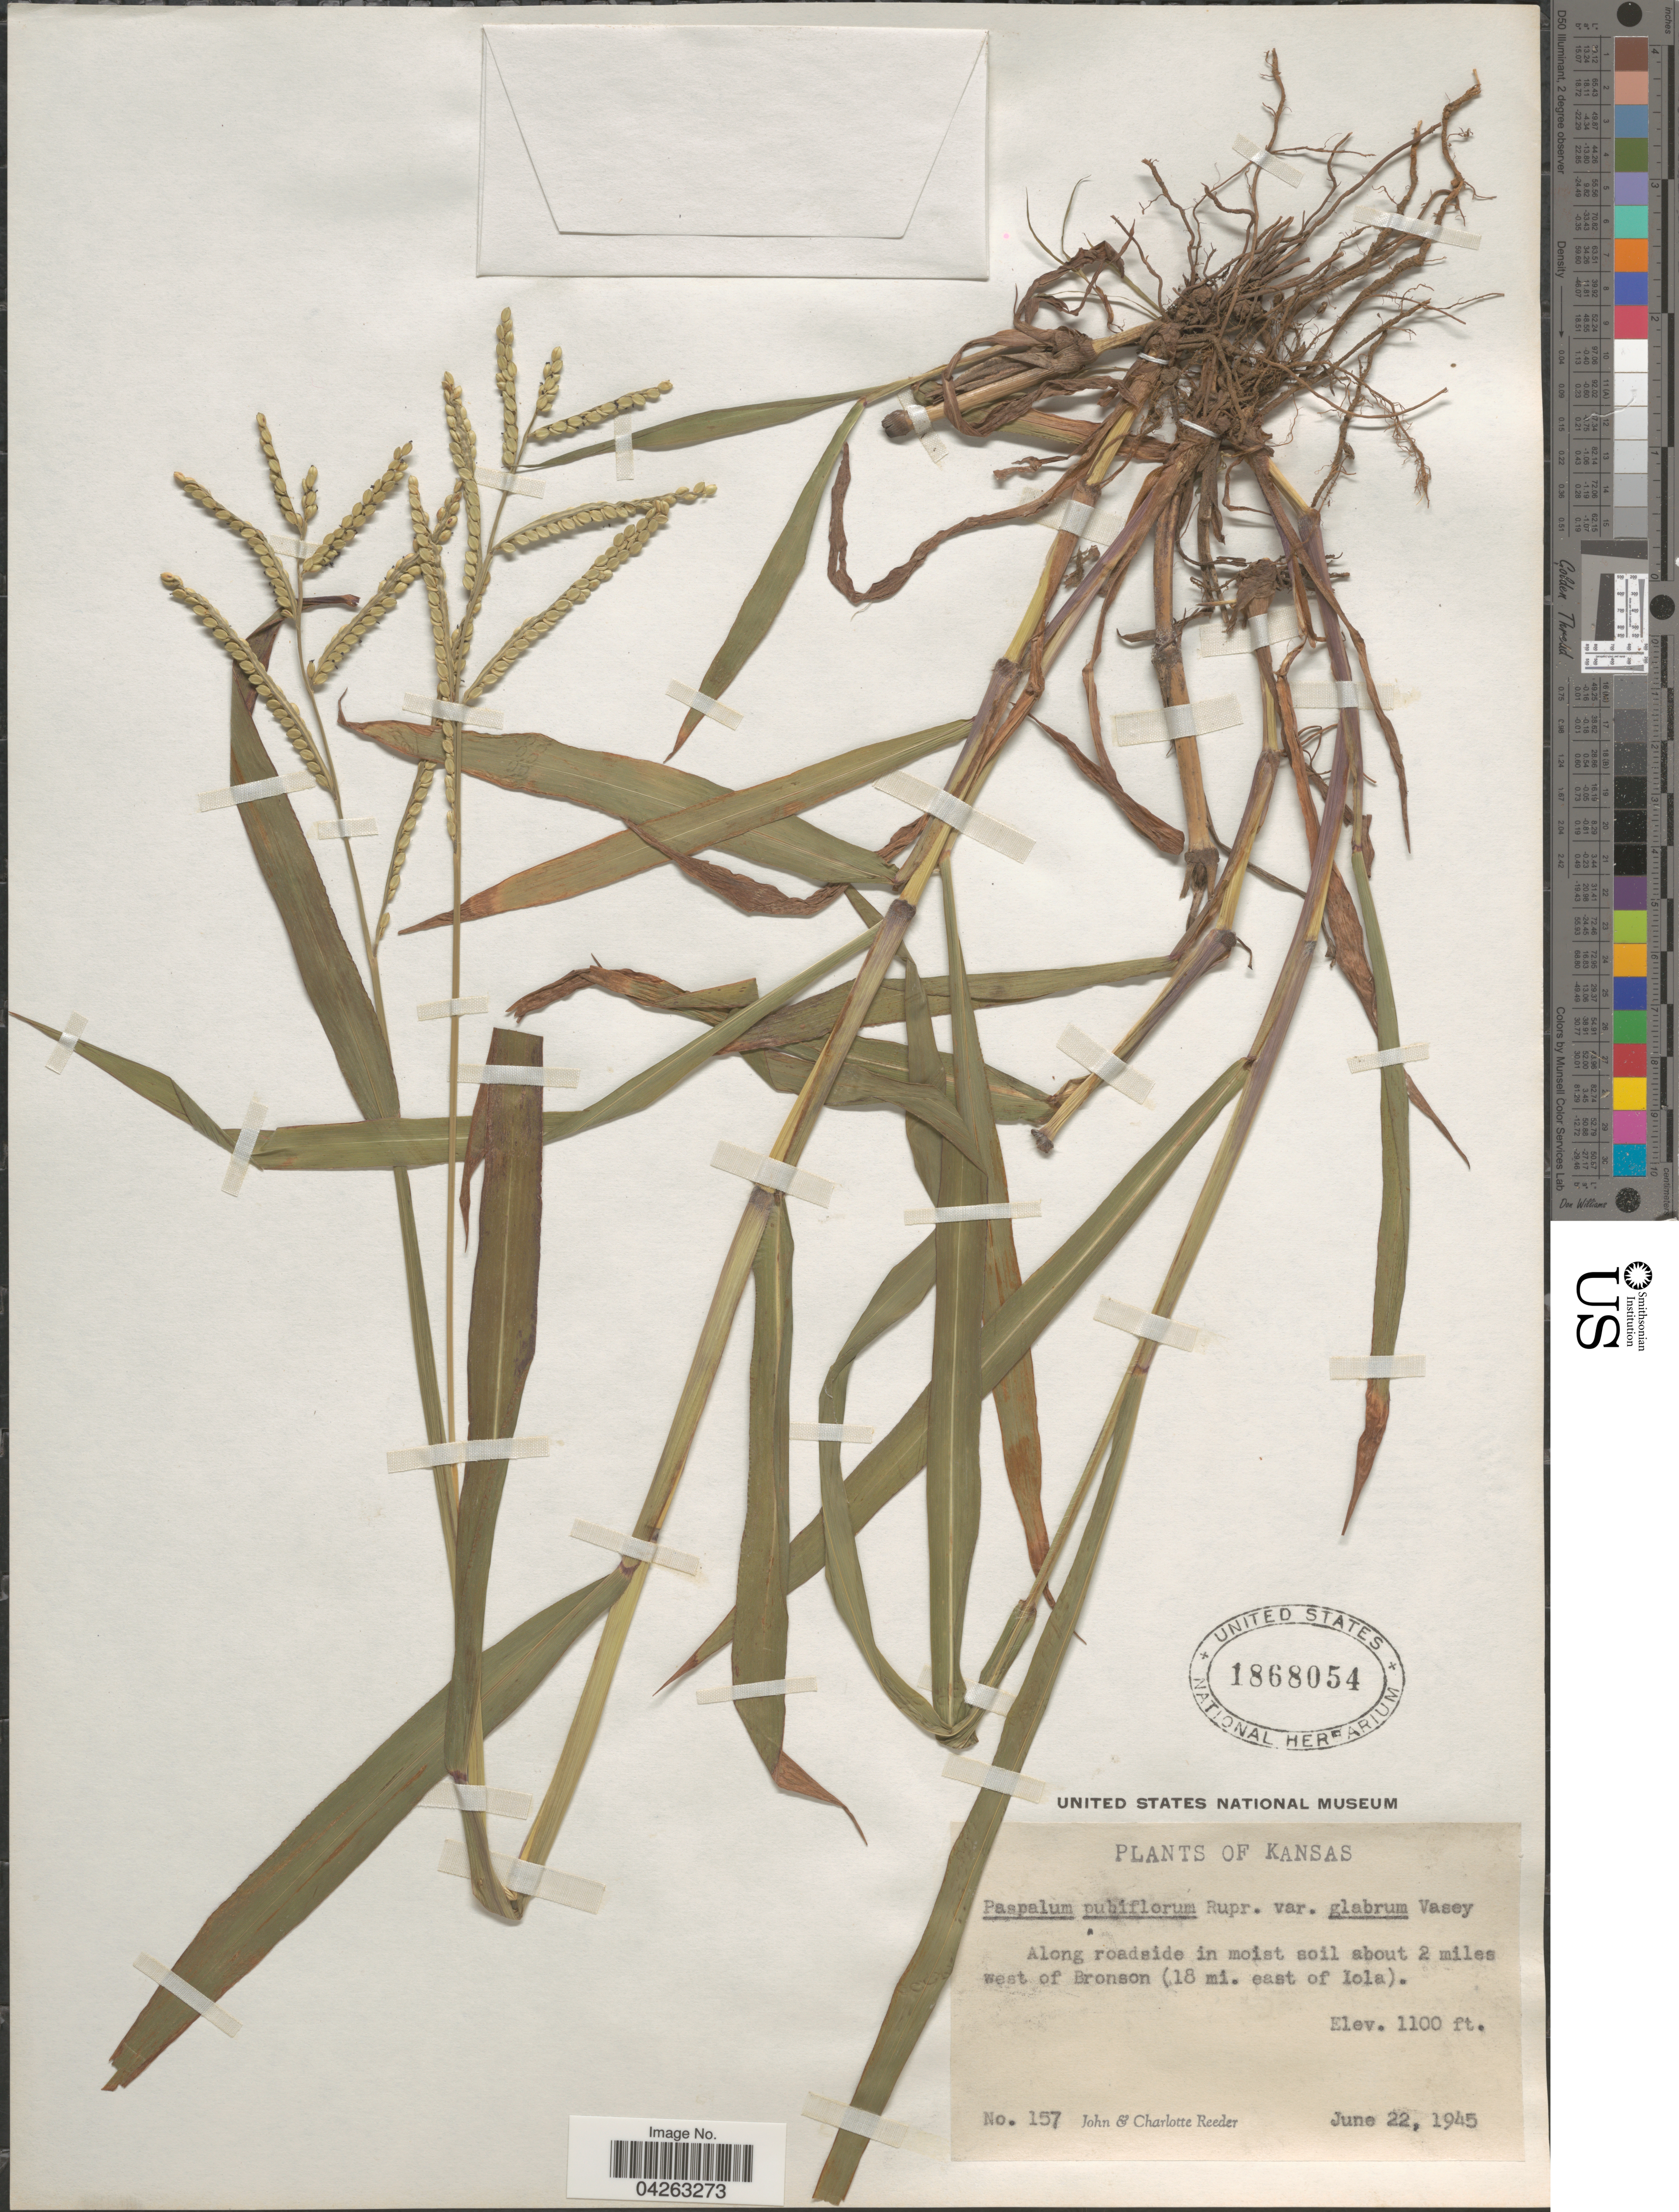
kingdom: Plantae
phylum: Tracheophyta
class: Liliopsida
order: Poales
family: Poaceae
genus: Paspalum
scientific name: Paspalum pubiflorum var. glabrum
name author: Vasey ex Scribn.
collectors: J. R. Reeder & C. G. Reeder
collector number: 157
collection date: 1945-06-22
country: United States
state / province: Kansas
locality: Along roadside in moist soil about 2 miles west of Bronson (18 mi. east of Iola).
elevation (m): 335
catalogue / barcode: US 1868054